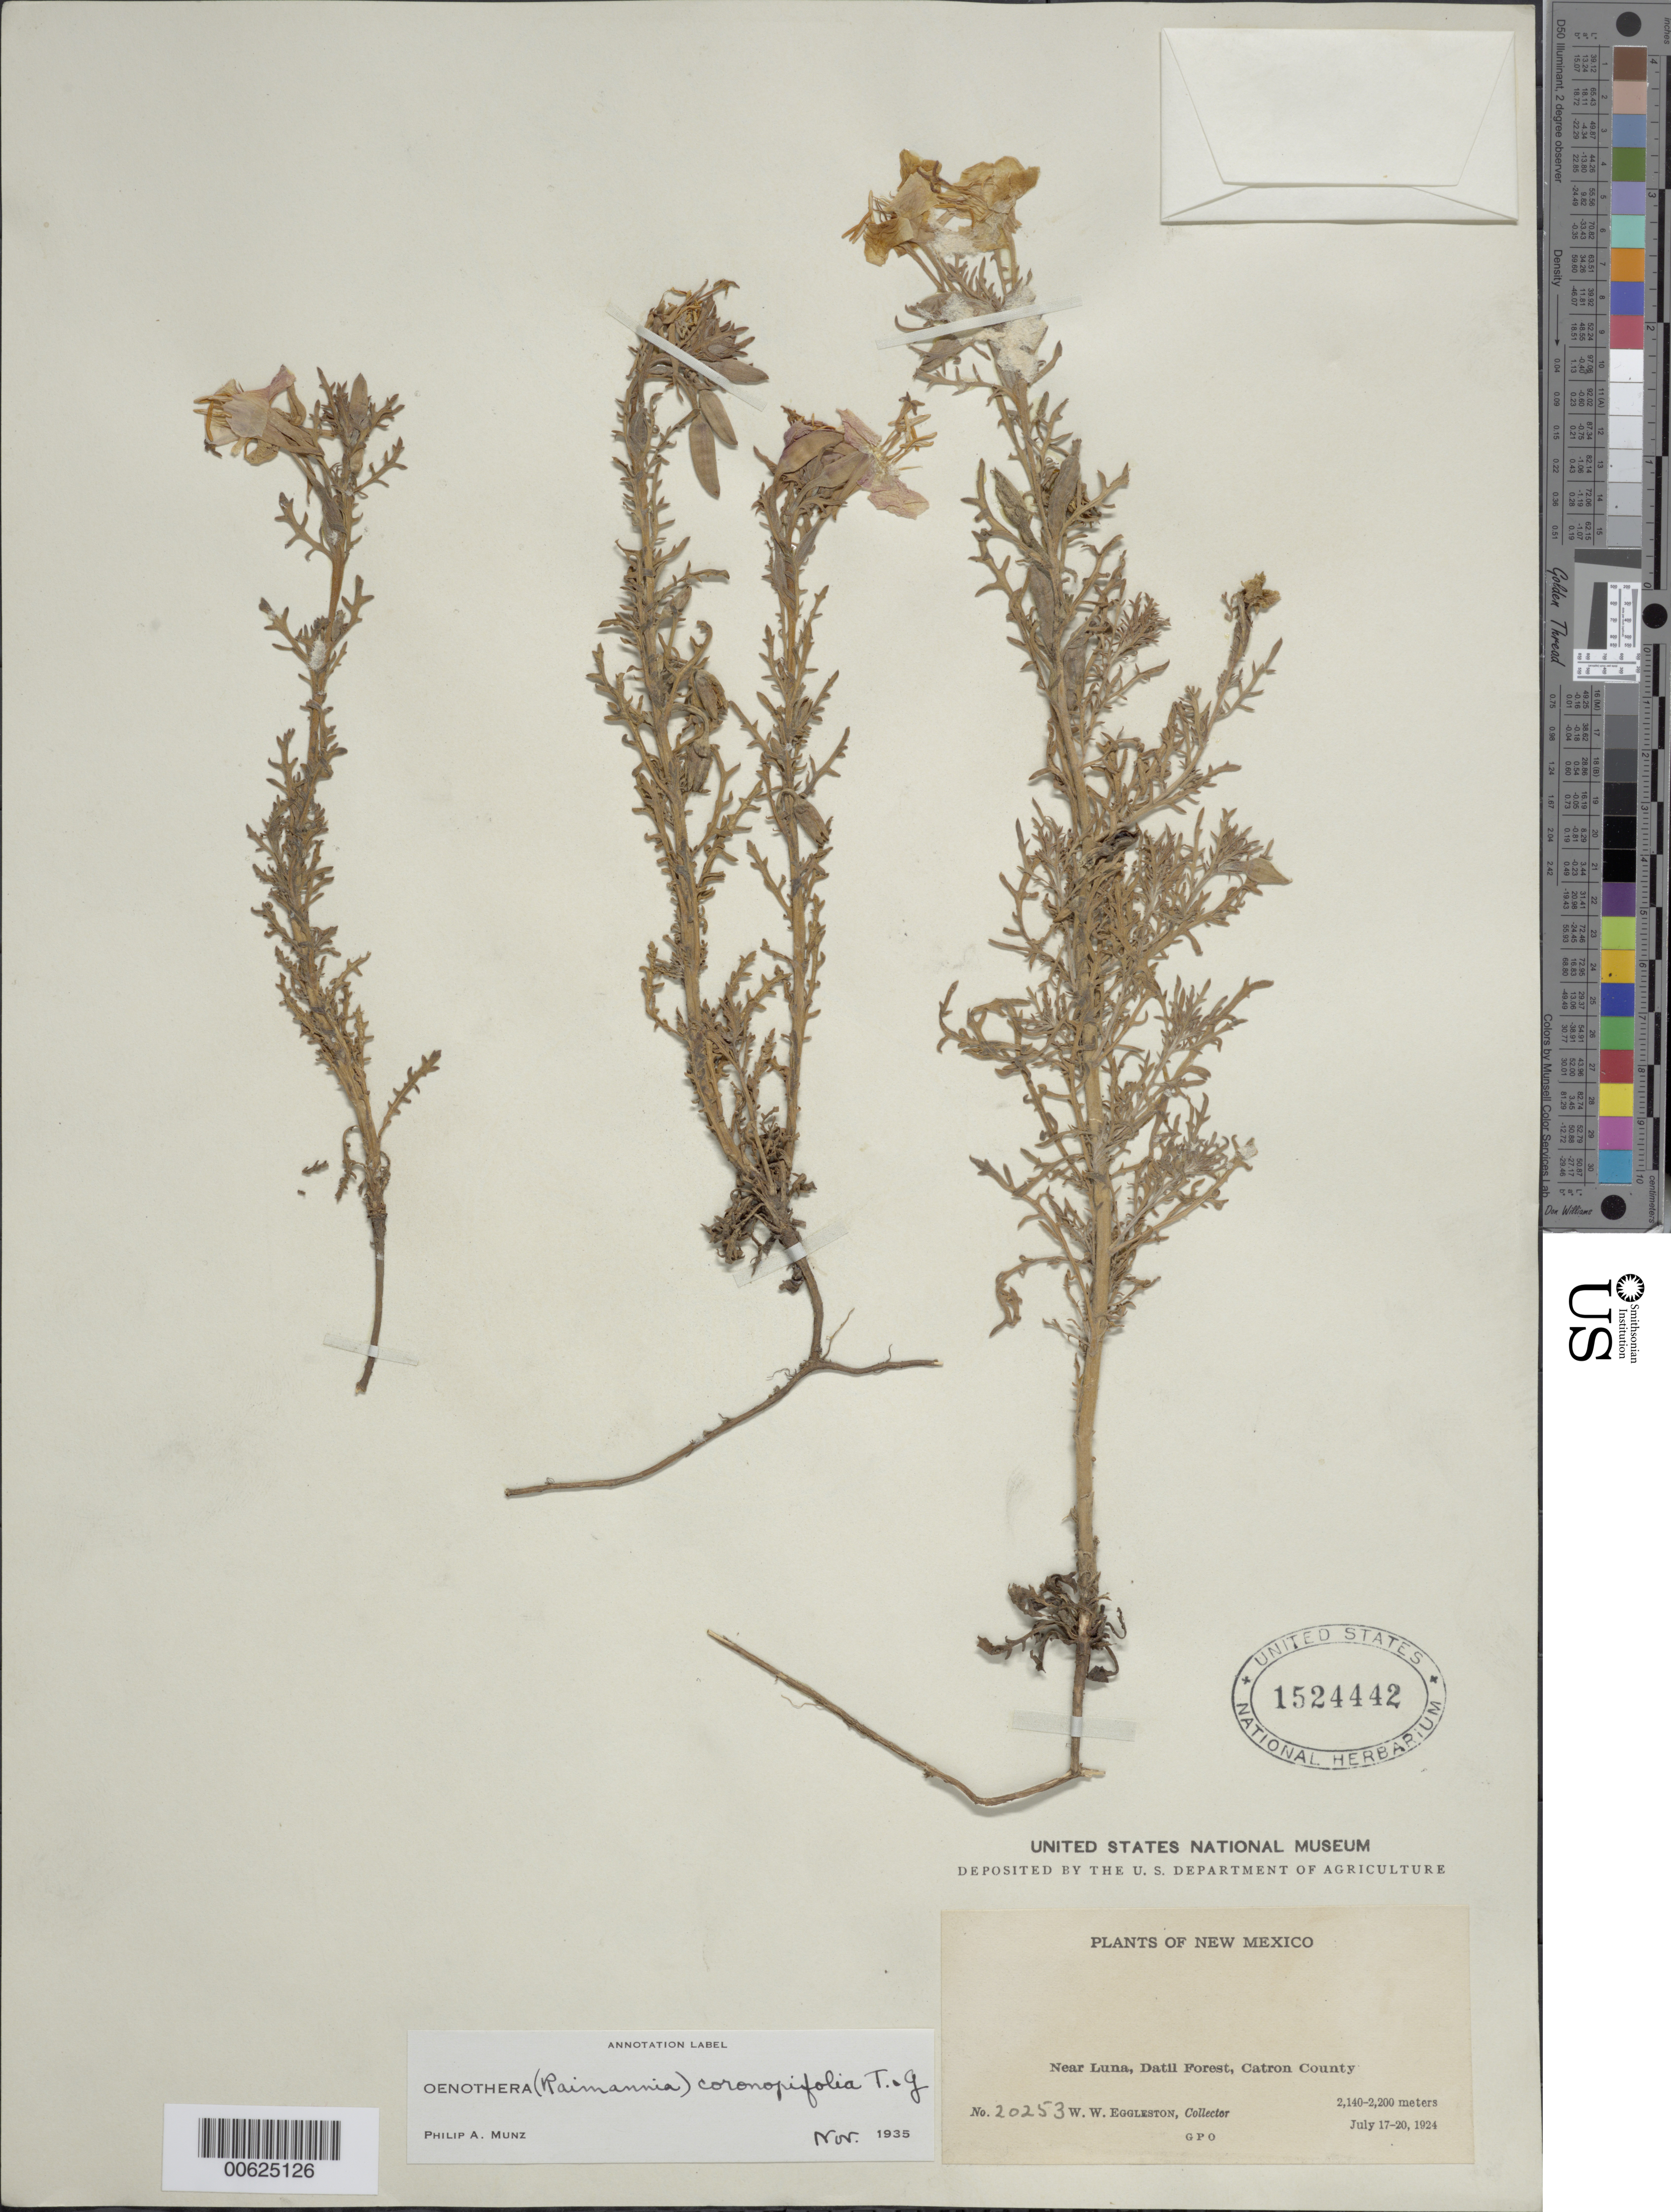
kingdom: Plantae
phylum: Tracheophyta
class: Magnoliopsida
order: Myrtales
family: Onagraceae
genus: Oenothera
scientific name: Oenothera coronopifolia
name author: Torr. & A. Gray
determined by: Munz, Philip A.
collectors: W. W. Eggleston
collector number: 20253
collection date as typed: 17 Jul 1924 to 20 Jul 1924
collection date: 1924-07-17/1924-07-20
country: United States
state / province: New Mexico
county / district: Catron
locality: Near Luna, Datil Forest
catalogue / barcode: US 1524442